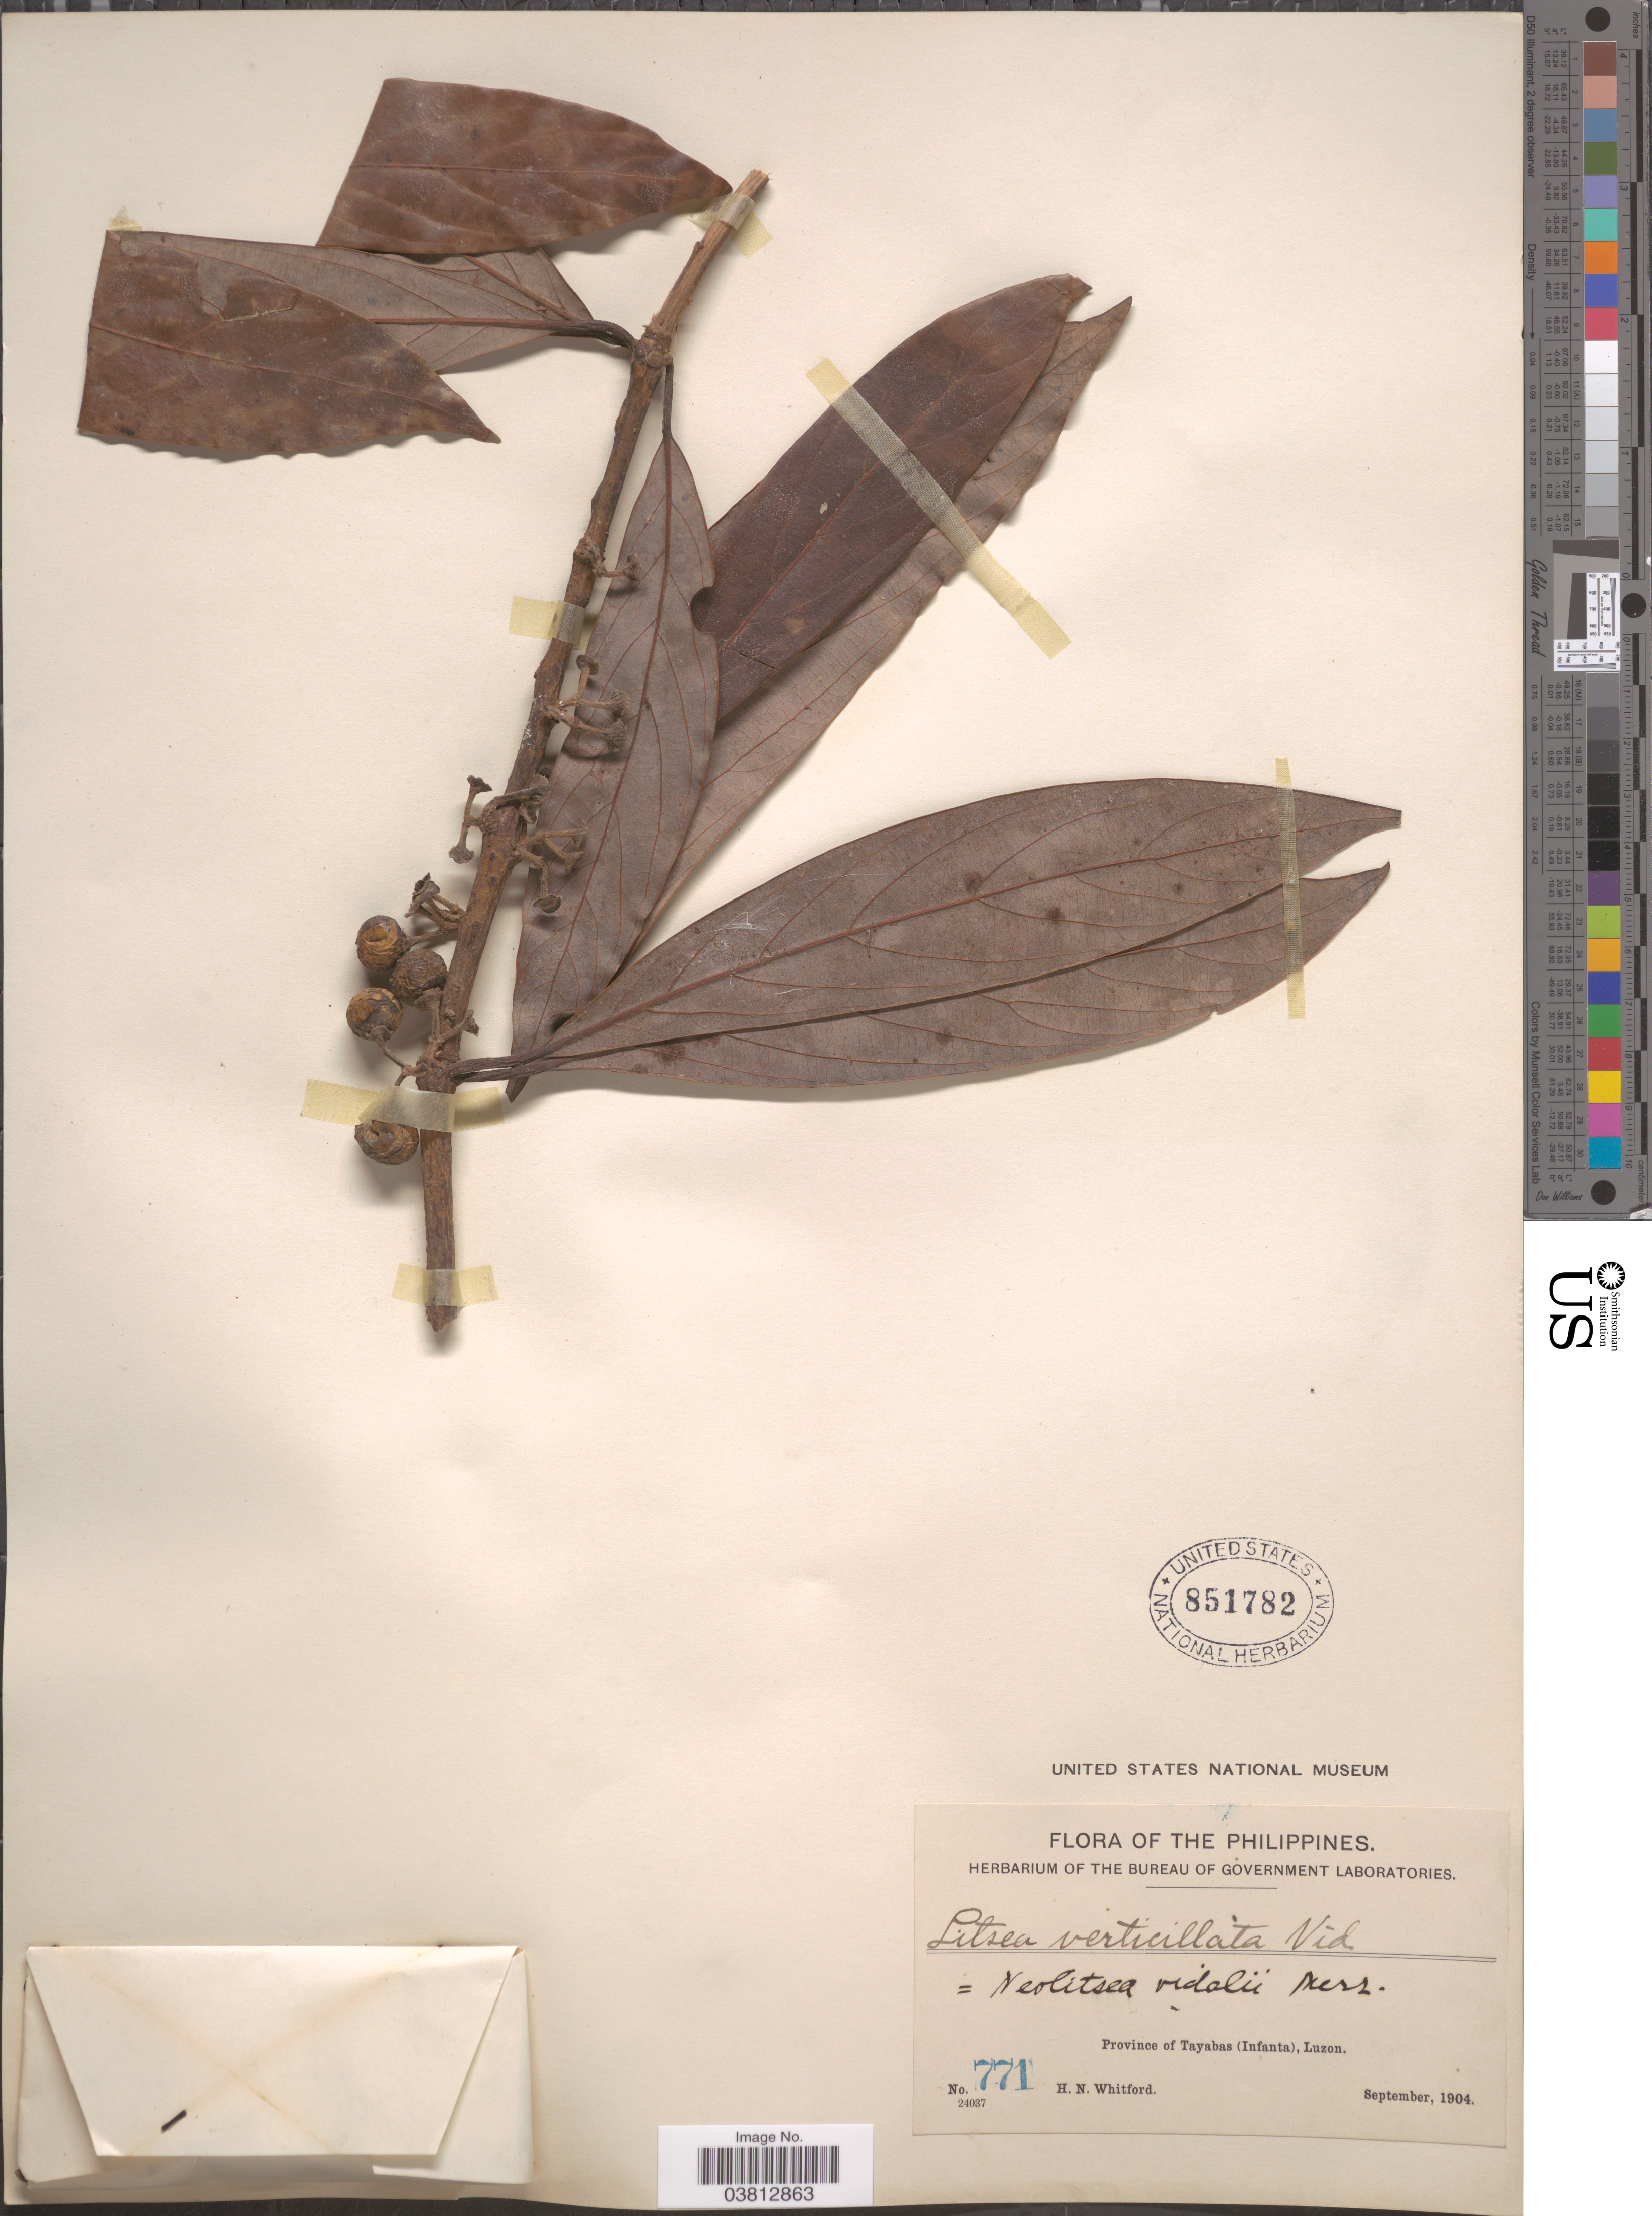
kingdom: Plantae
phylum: Tracheophyta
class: Magnoliopsida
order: Laurales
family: Lauraceae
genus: Neolitsea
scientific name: Neolitsea vidalii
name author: Merr.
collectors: H. N. Whitford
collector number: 771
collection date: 1904-09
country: Philippines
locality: Province of Tayabas (Infanta), Luzon.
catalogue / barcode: US 851782